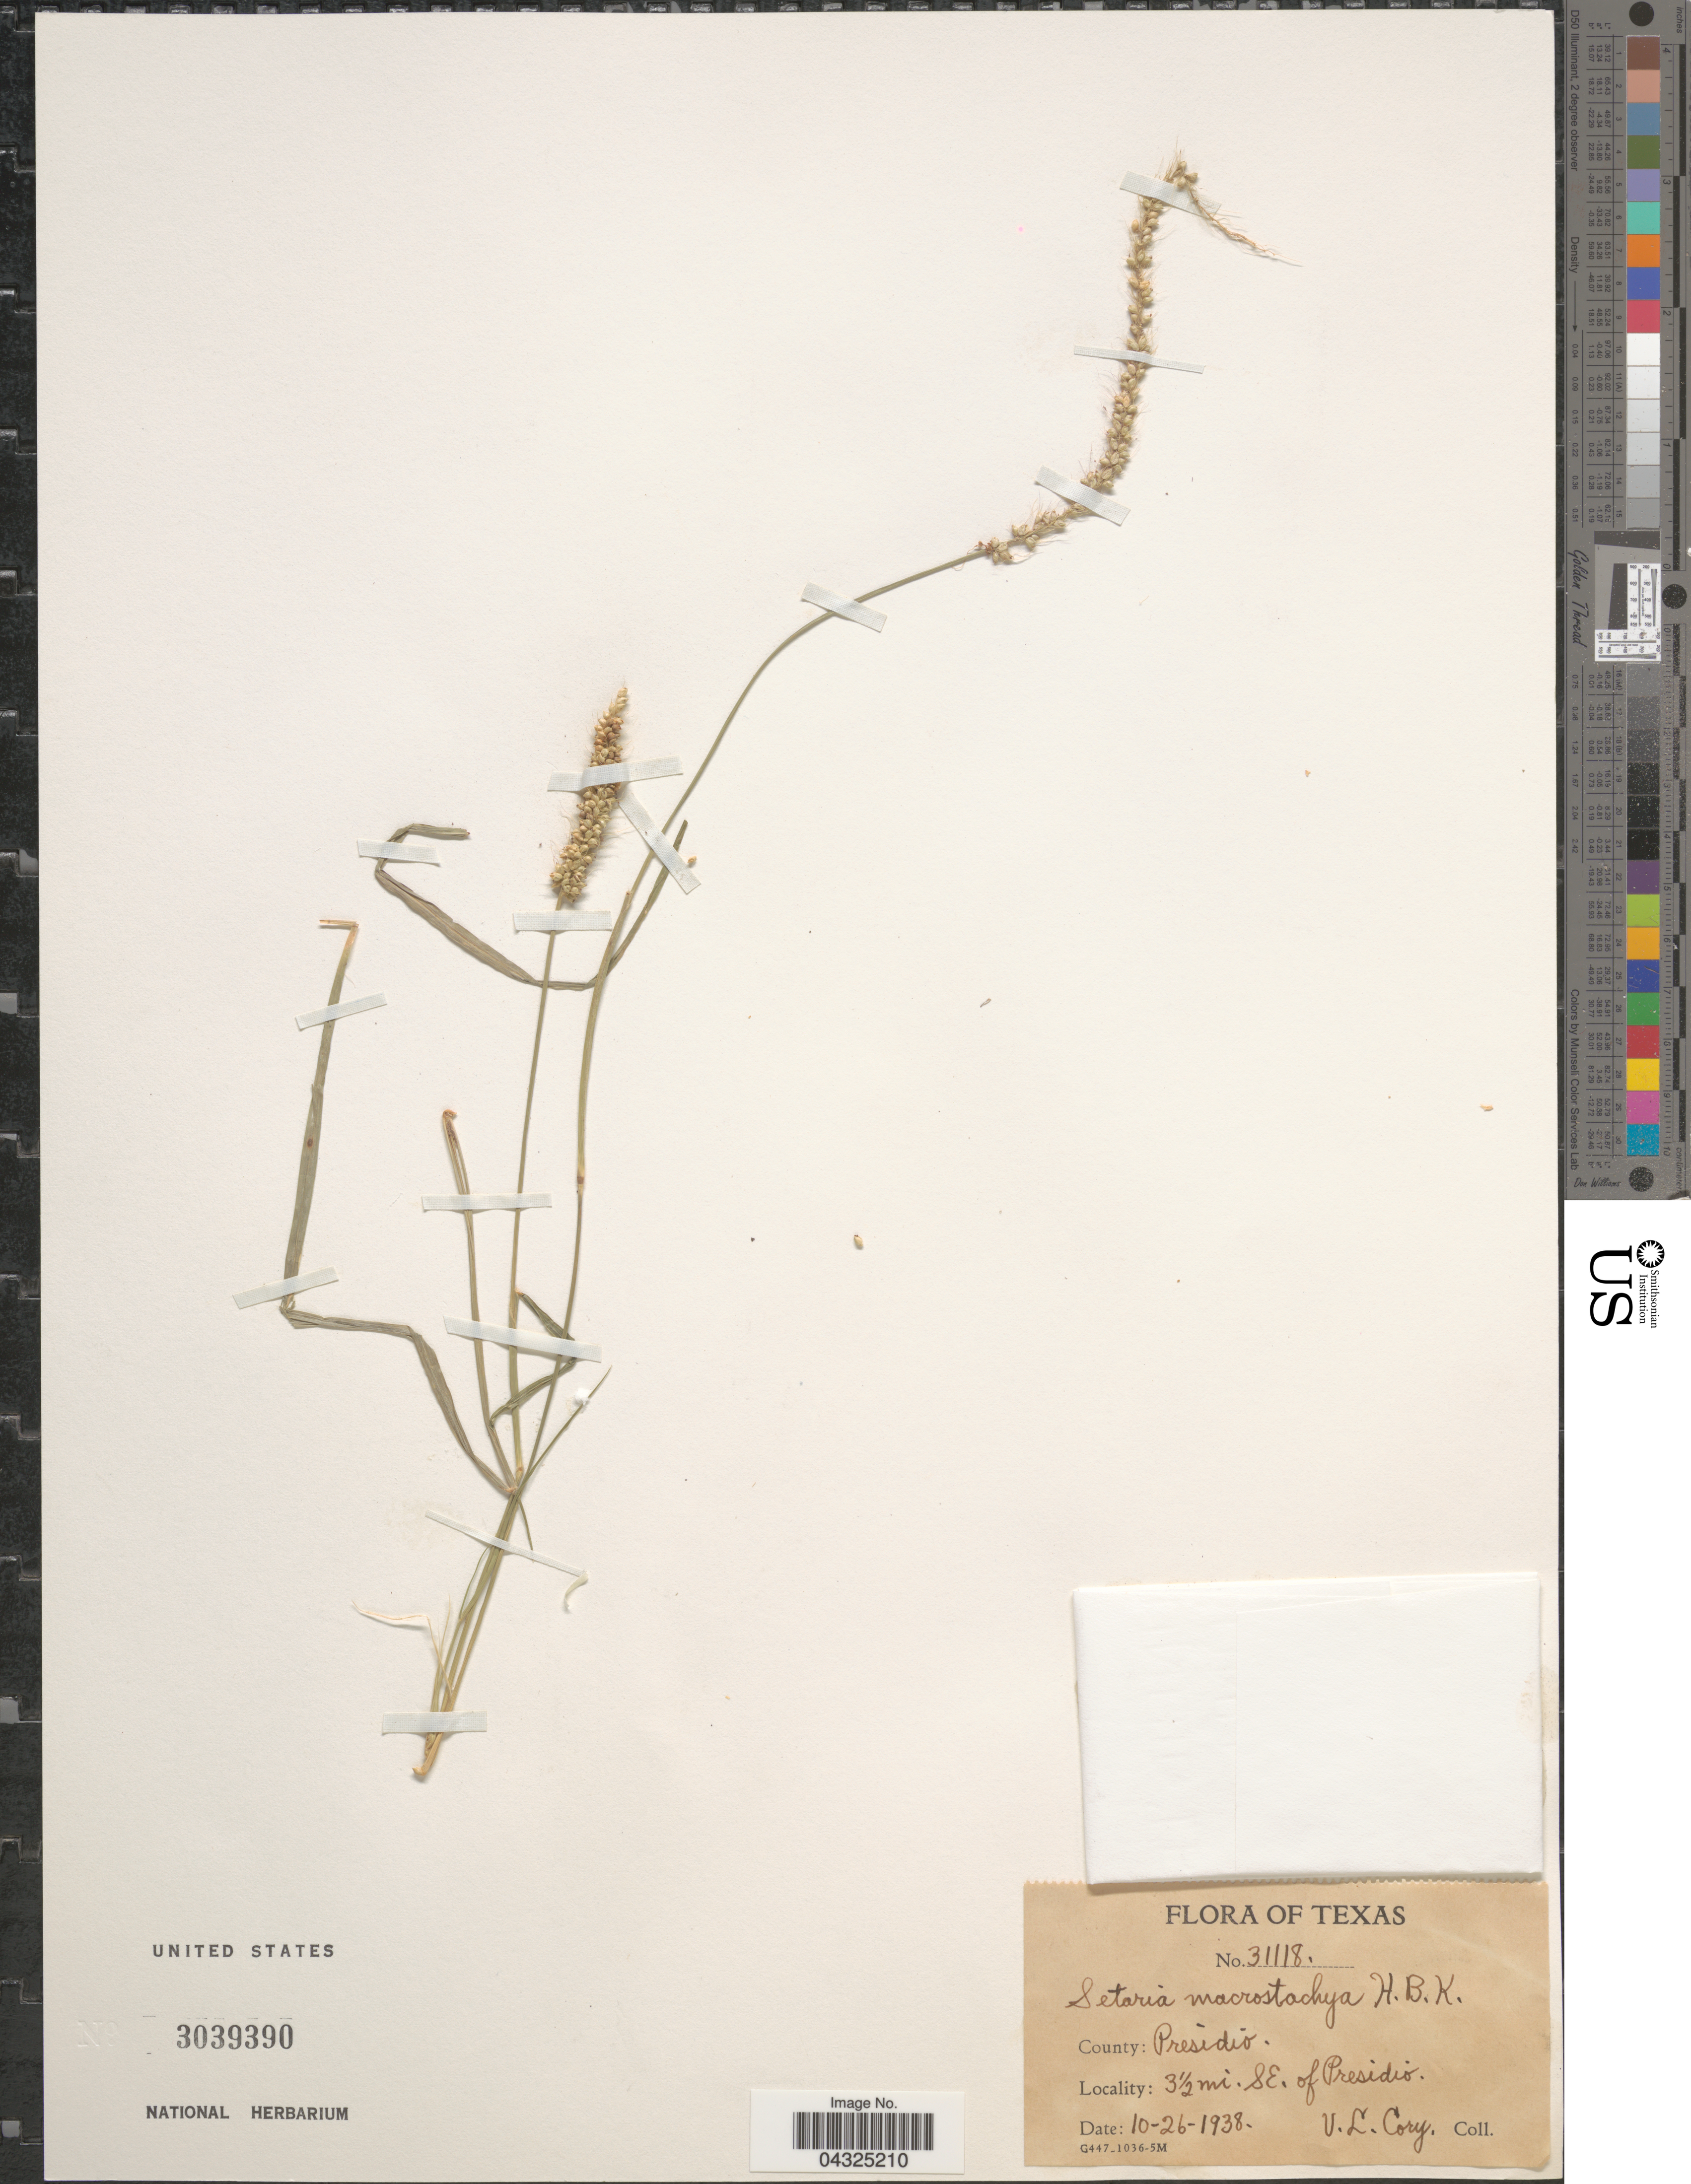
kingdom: Plantae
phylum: Tracheophyta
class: Liliopsida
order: Poales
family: Poaceae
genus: Setaria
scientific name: Setaria macrostachya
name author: Kunth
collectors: V. Cory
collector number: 31118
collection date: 1938-10-26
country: United States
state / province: Texas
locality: County: Presidio. 3½ mi. SE. of Presidio.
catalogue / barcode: US 3039390